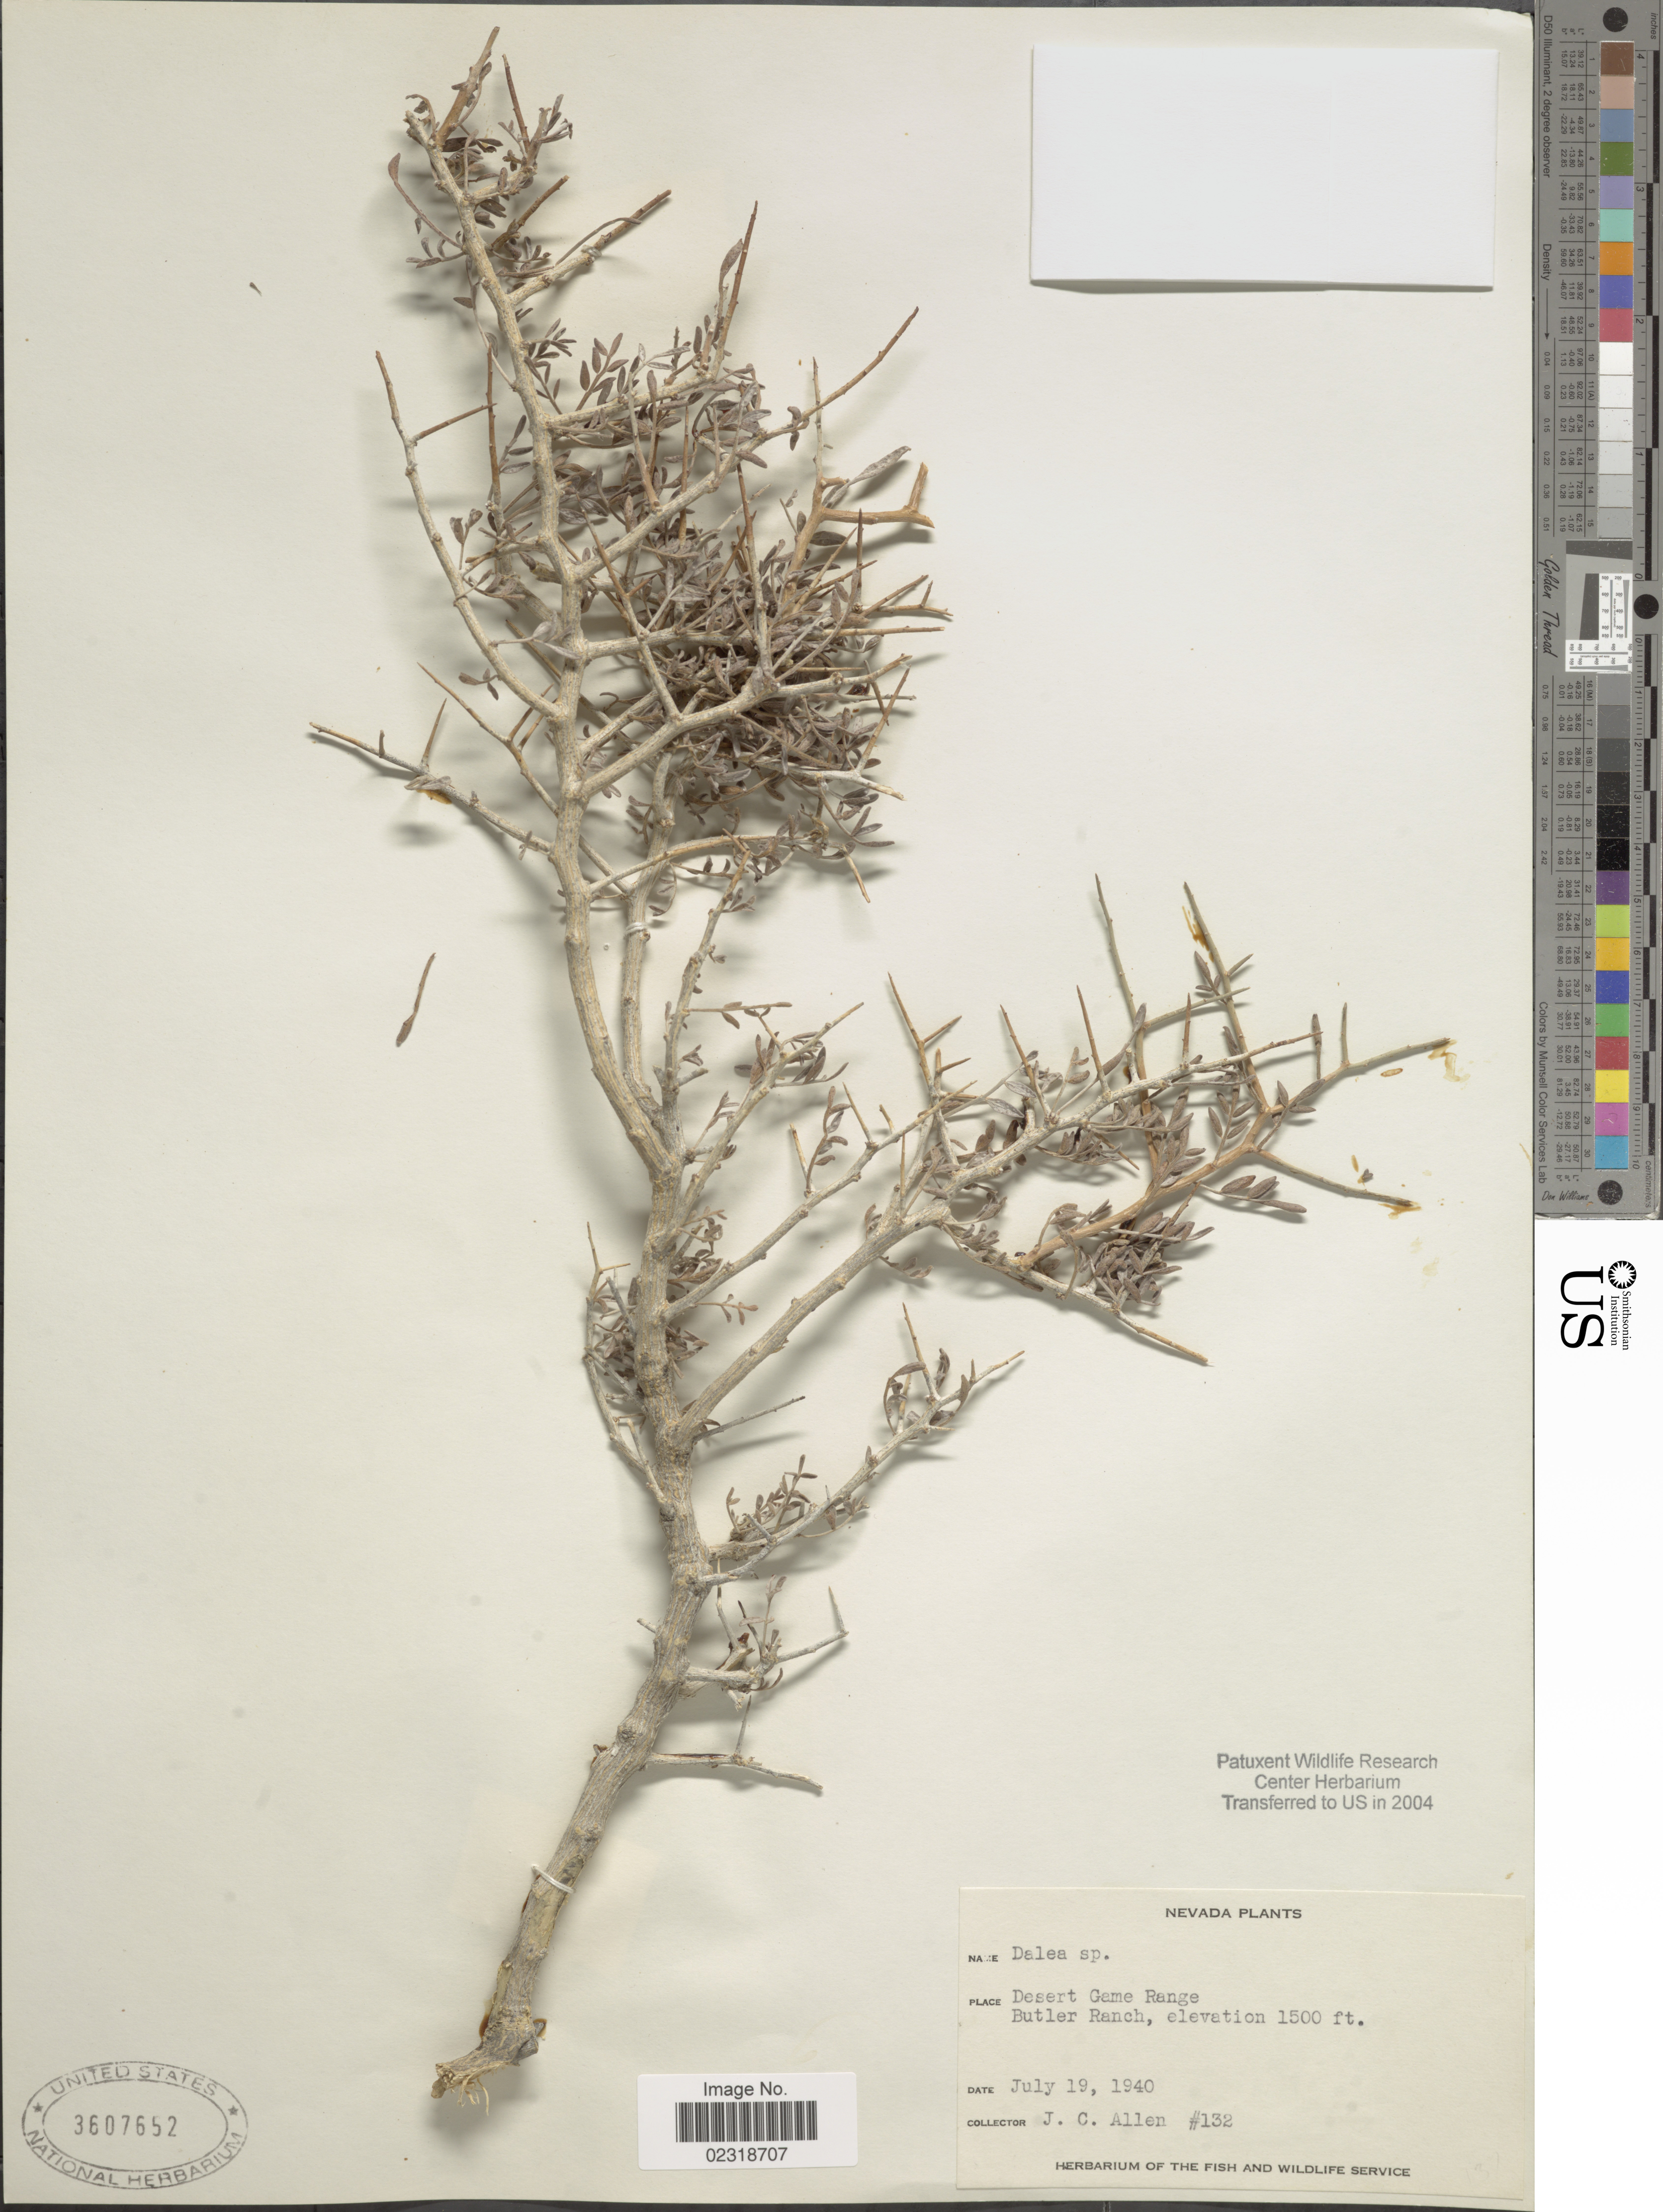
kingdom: Plantae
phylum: Tracheophyta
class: Magnoliopsida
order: Fabales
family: Fabaceae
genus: Dalea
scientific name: Dalea sp.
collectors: J. C. Allen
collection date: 1940-07-19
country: United States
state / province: Nevada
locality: Desert Game Range, Butler Ranch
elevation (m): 457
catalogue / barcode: US 3607652